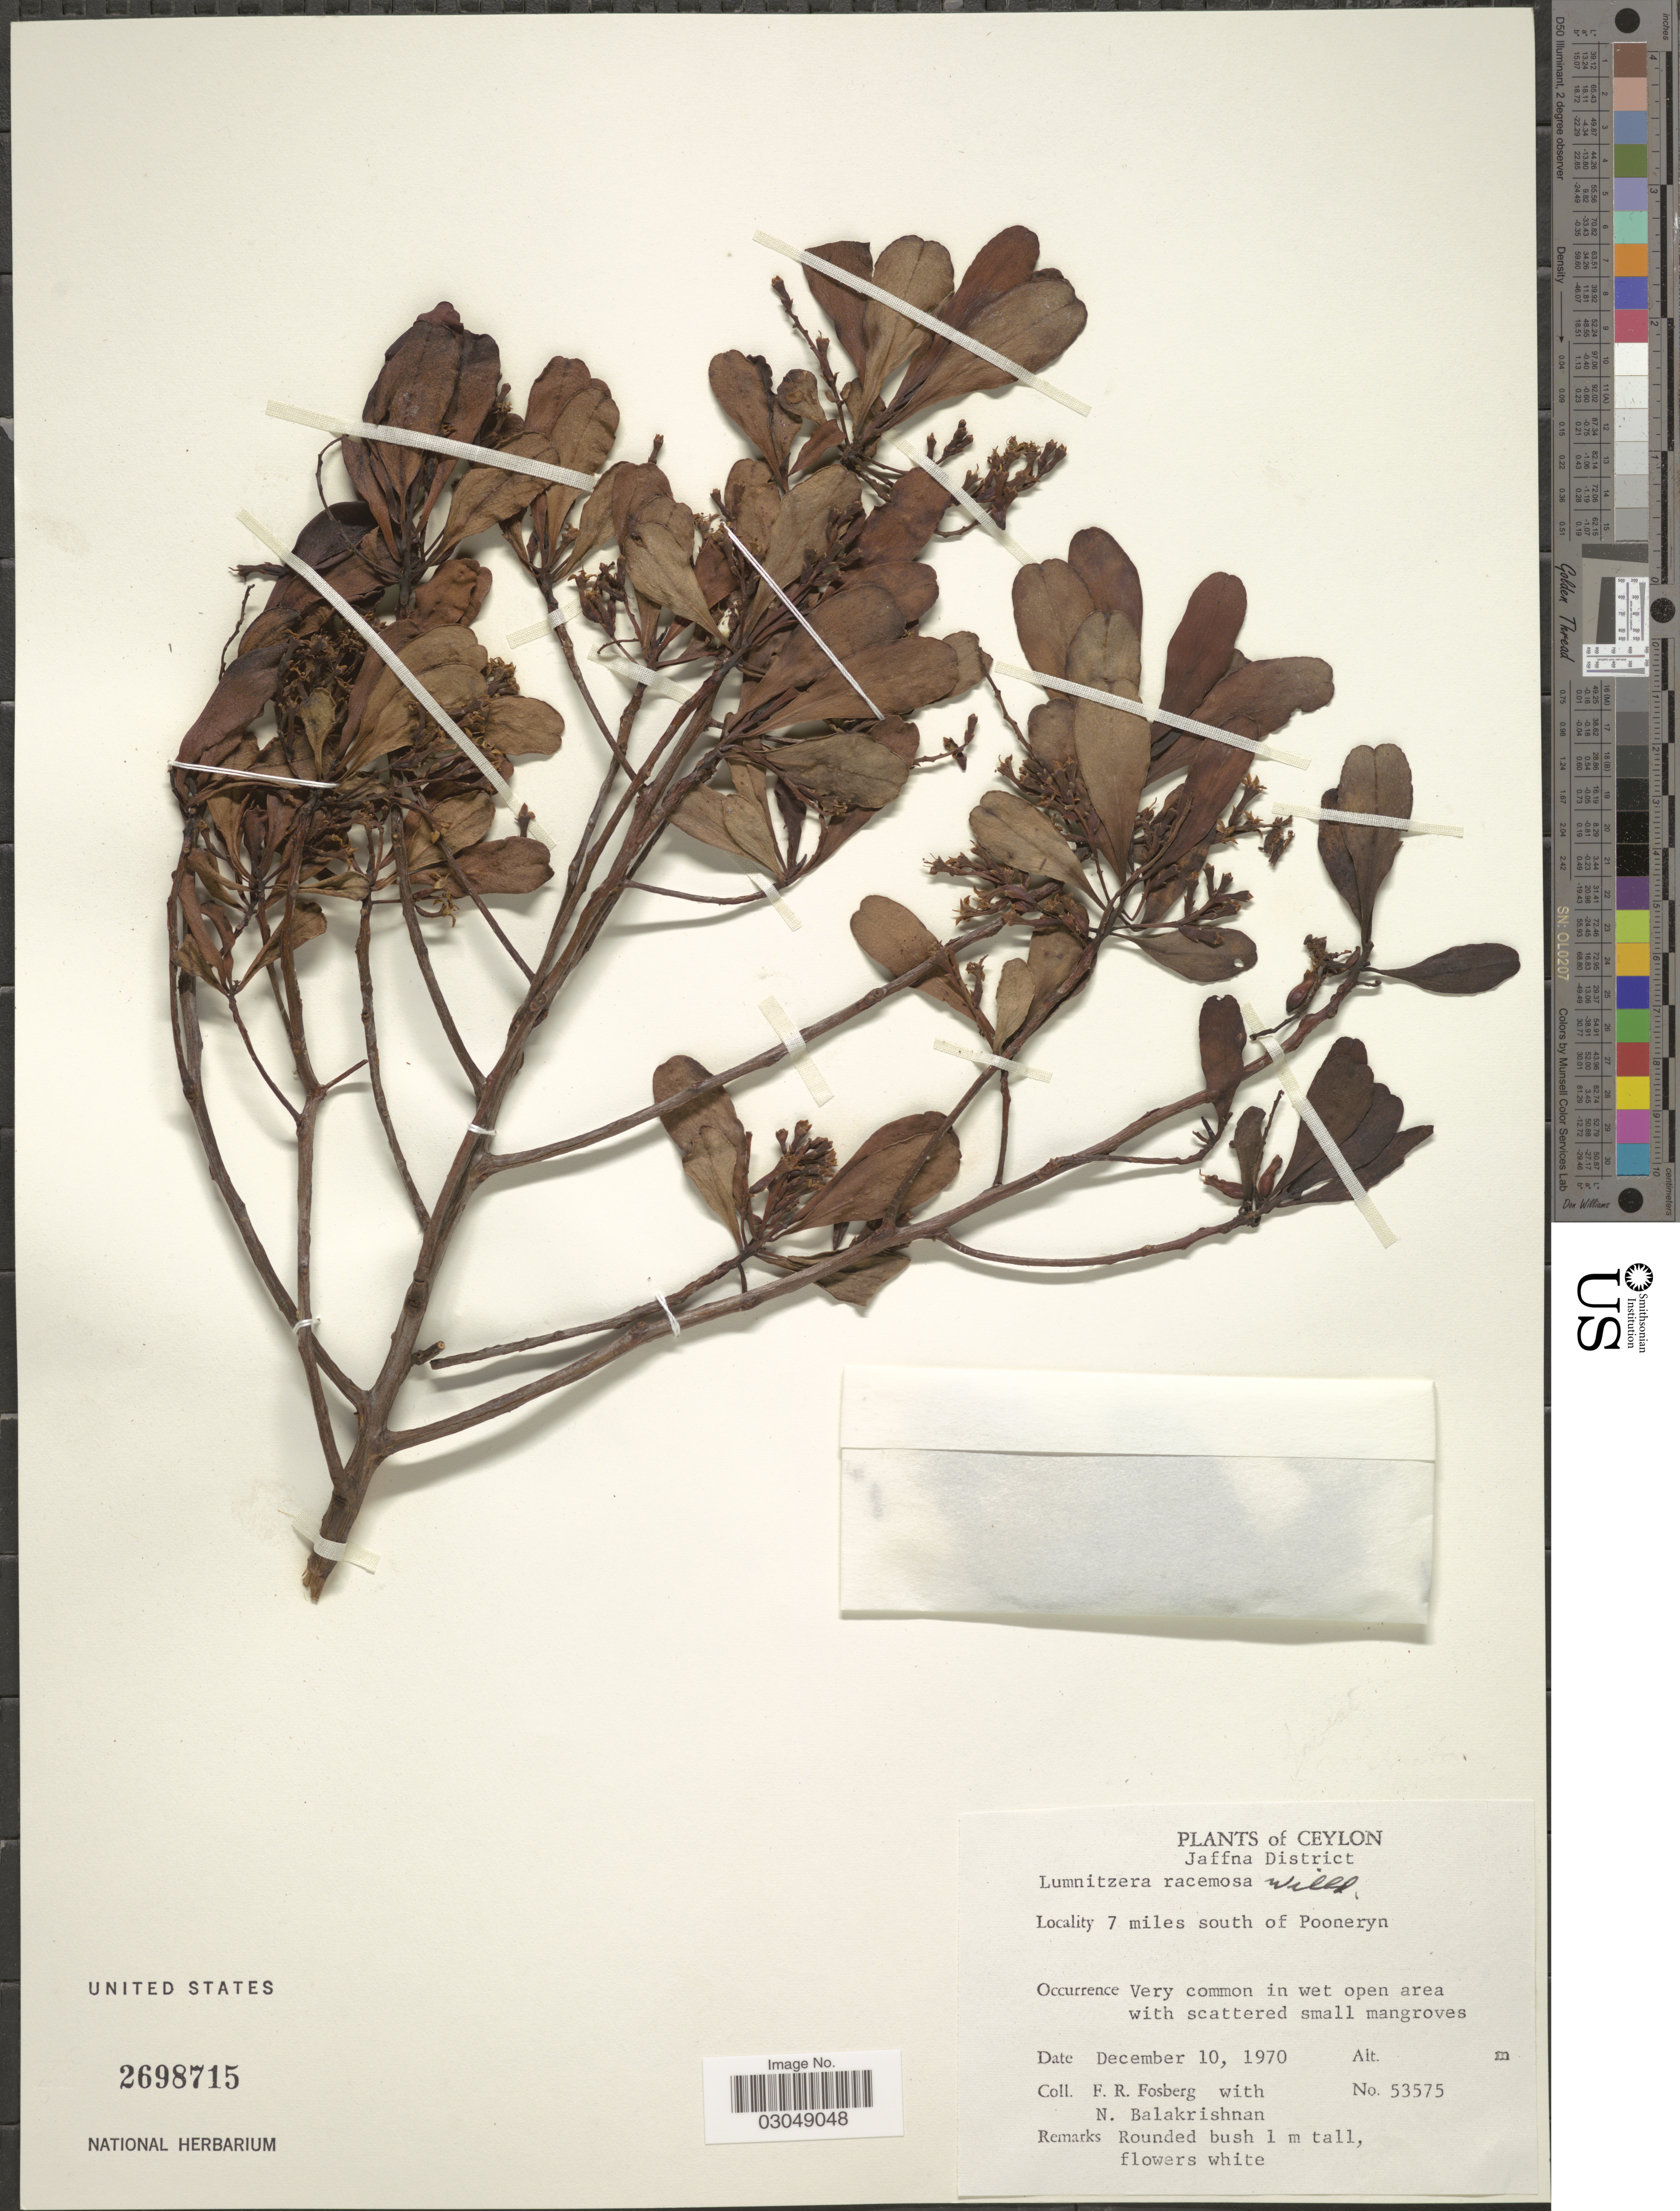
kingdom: Plantae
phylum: Tracheophyta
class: Magnoliopsida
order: Myrtales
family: Combretaceae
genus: Lumnitzera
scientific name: Lumnitzera racemosa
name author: Willd.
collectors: F. R. Fosberg & N. Balakrishnan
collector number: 53575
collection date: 1970-12-10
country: Sri Lanka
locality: Ceylon. Jaffna District. 7 miles south of Pooneryn.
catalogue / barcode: US 2698715